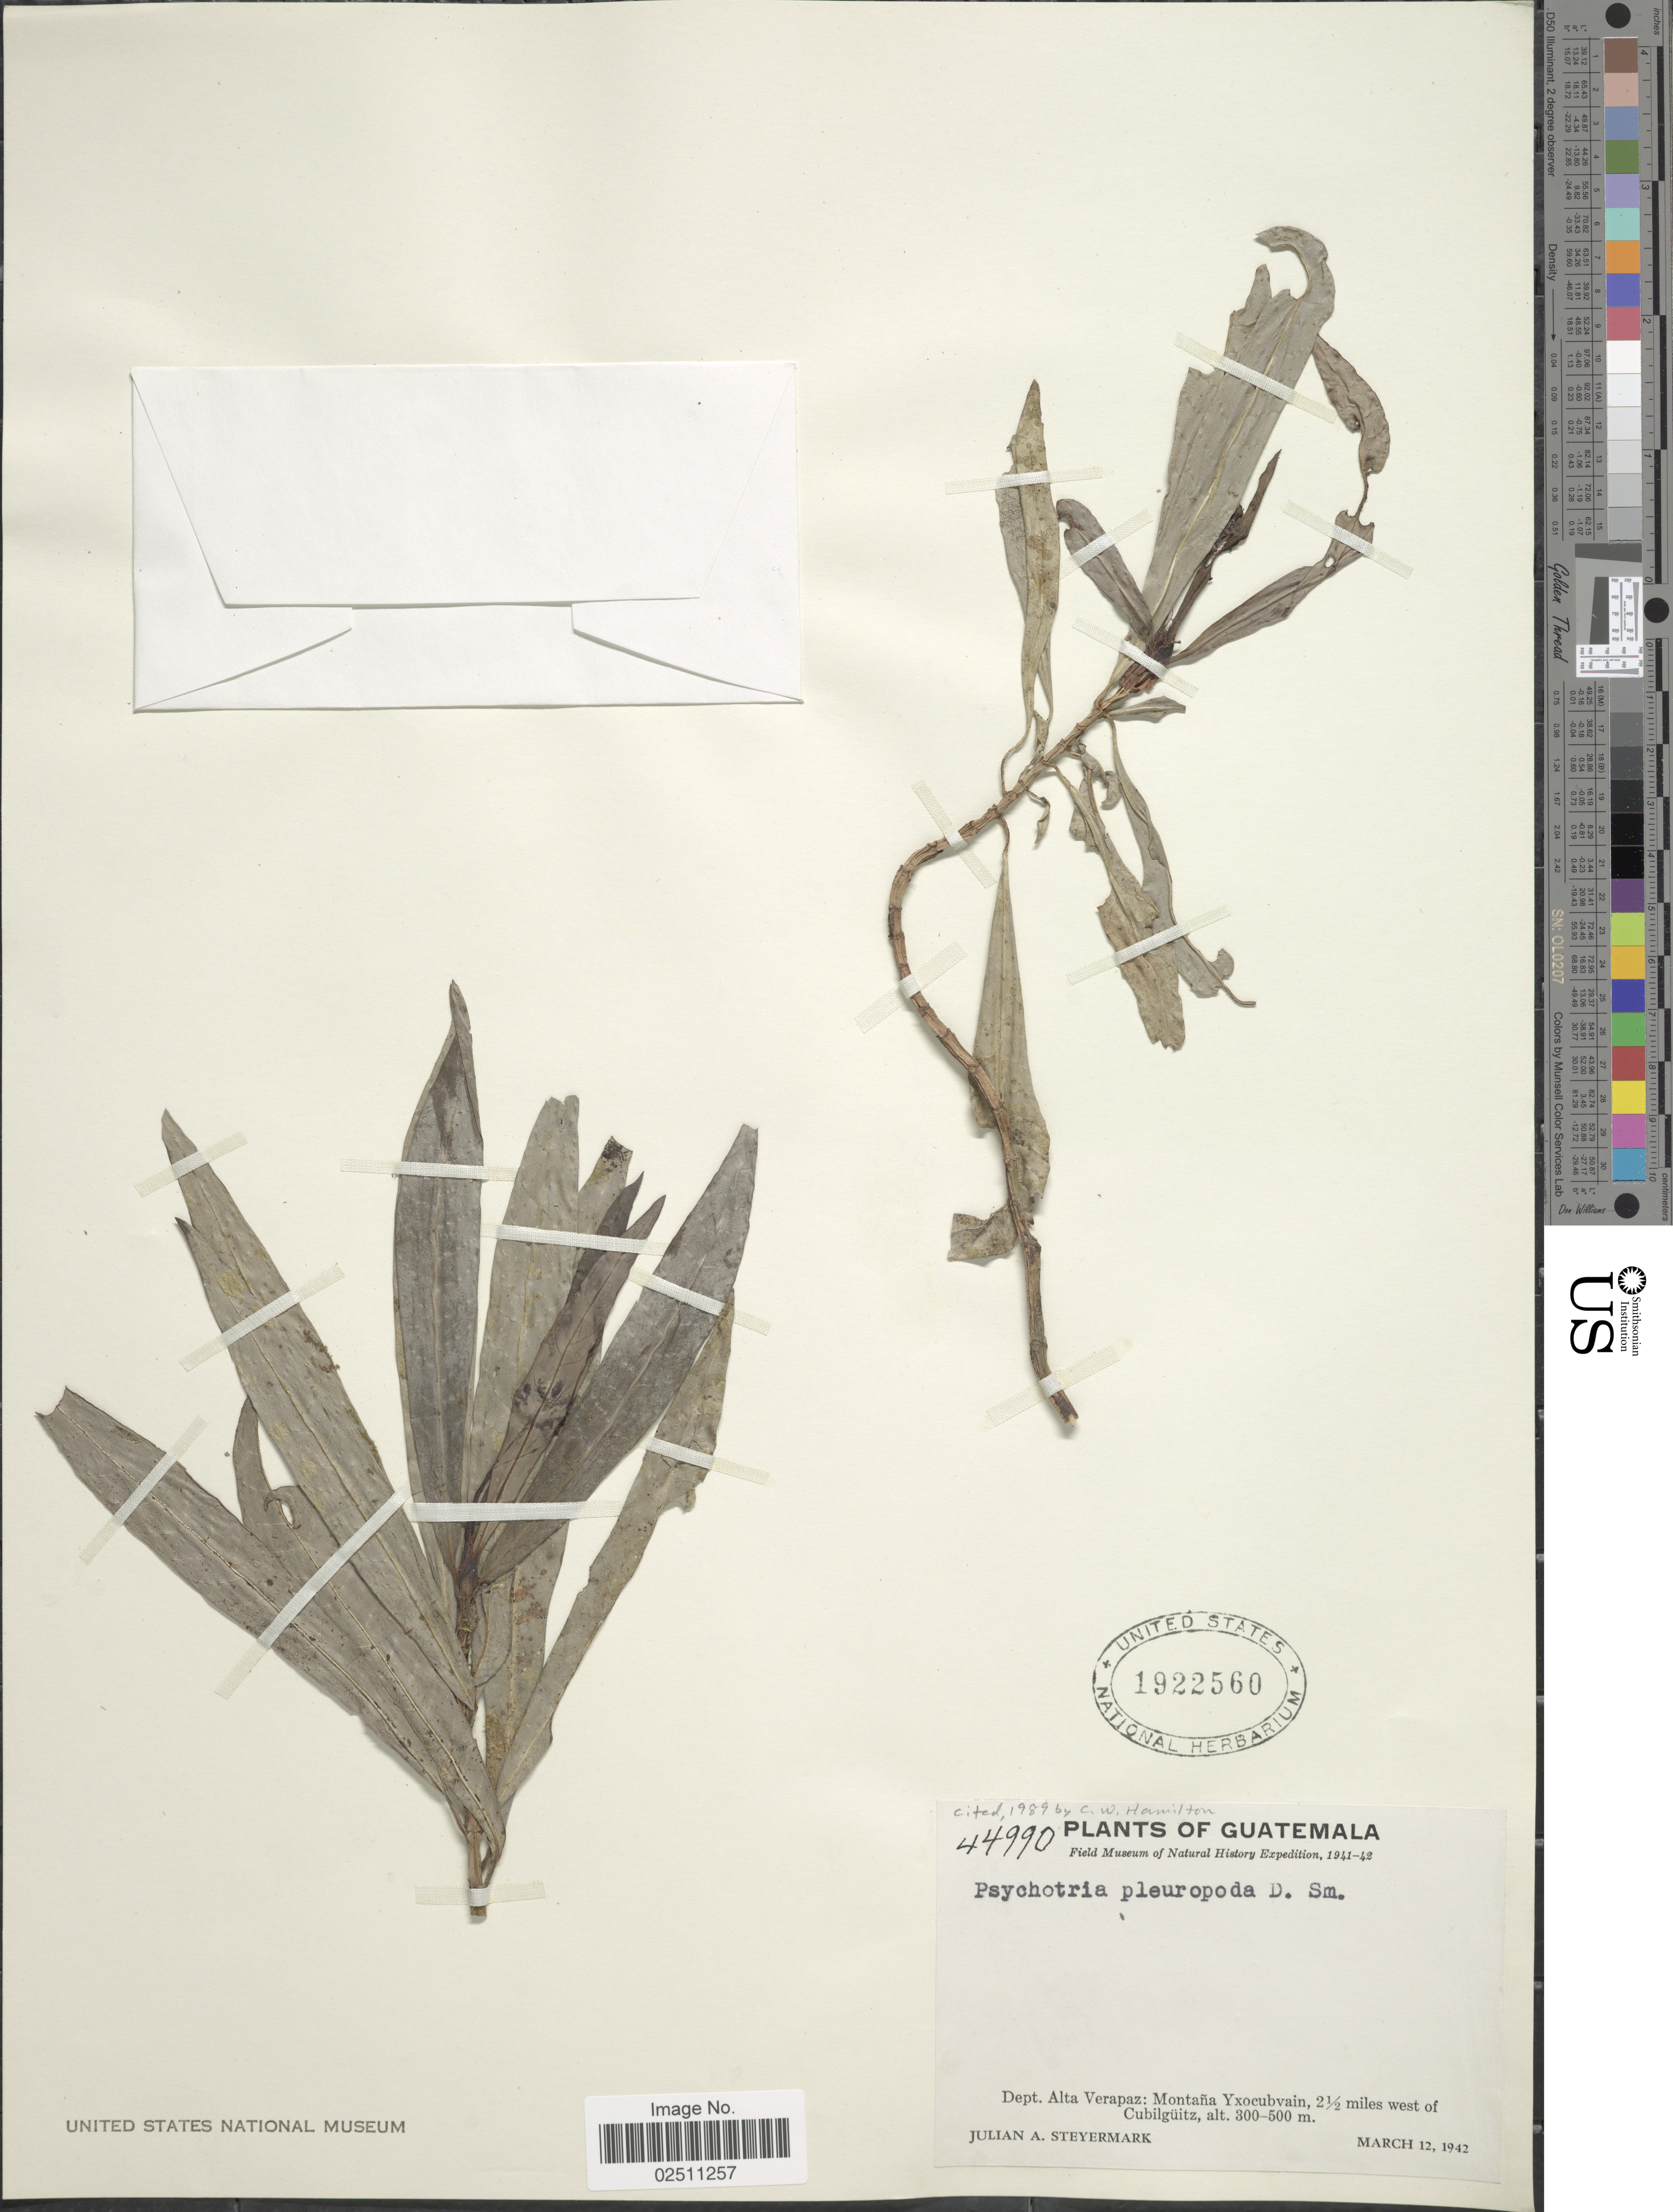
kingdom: Plantae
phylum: Tracheophyta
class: Magnoliopsida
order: Gentianales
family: Rubiaceae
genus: Psychotria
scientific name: Psychotria pleuropoda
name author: Donn. Sm.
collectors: J. Steyermark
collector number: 44990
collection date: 1942-03-12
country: Guatemala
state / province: Alta Verapaz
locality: Montana Yxocubvain, 2 1/2 miles west of Cubilguitz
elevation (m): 300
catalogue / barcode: US 1922560